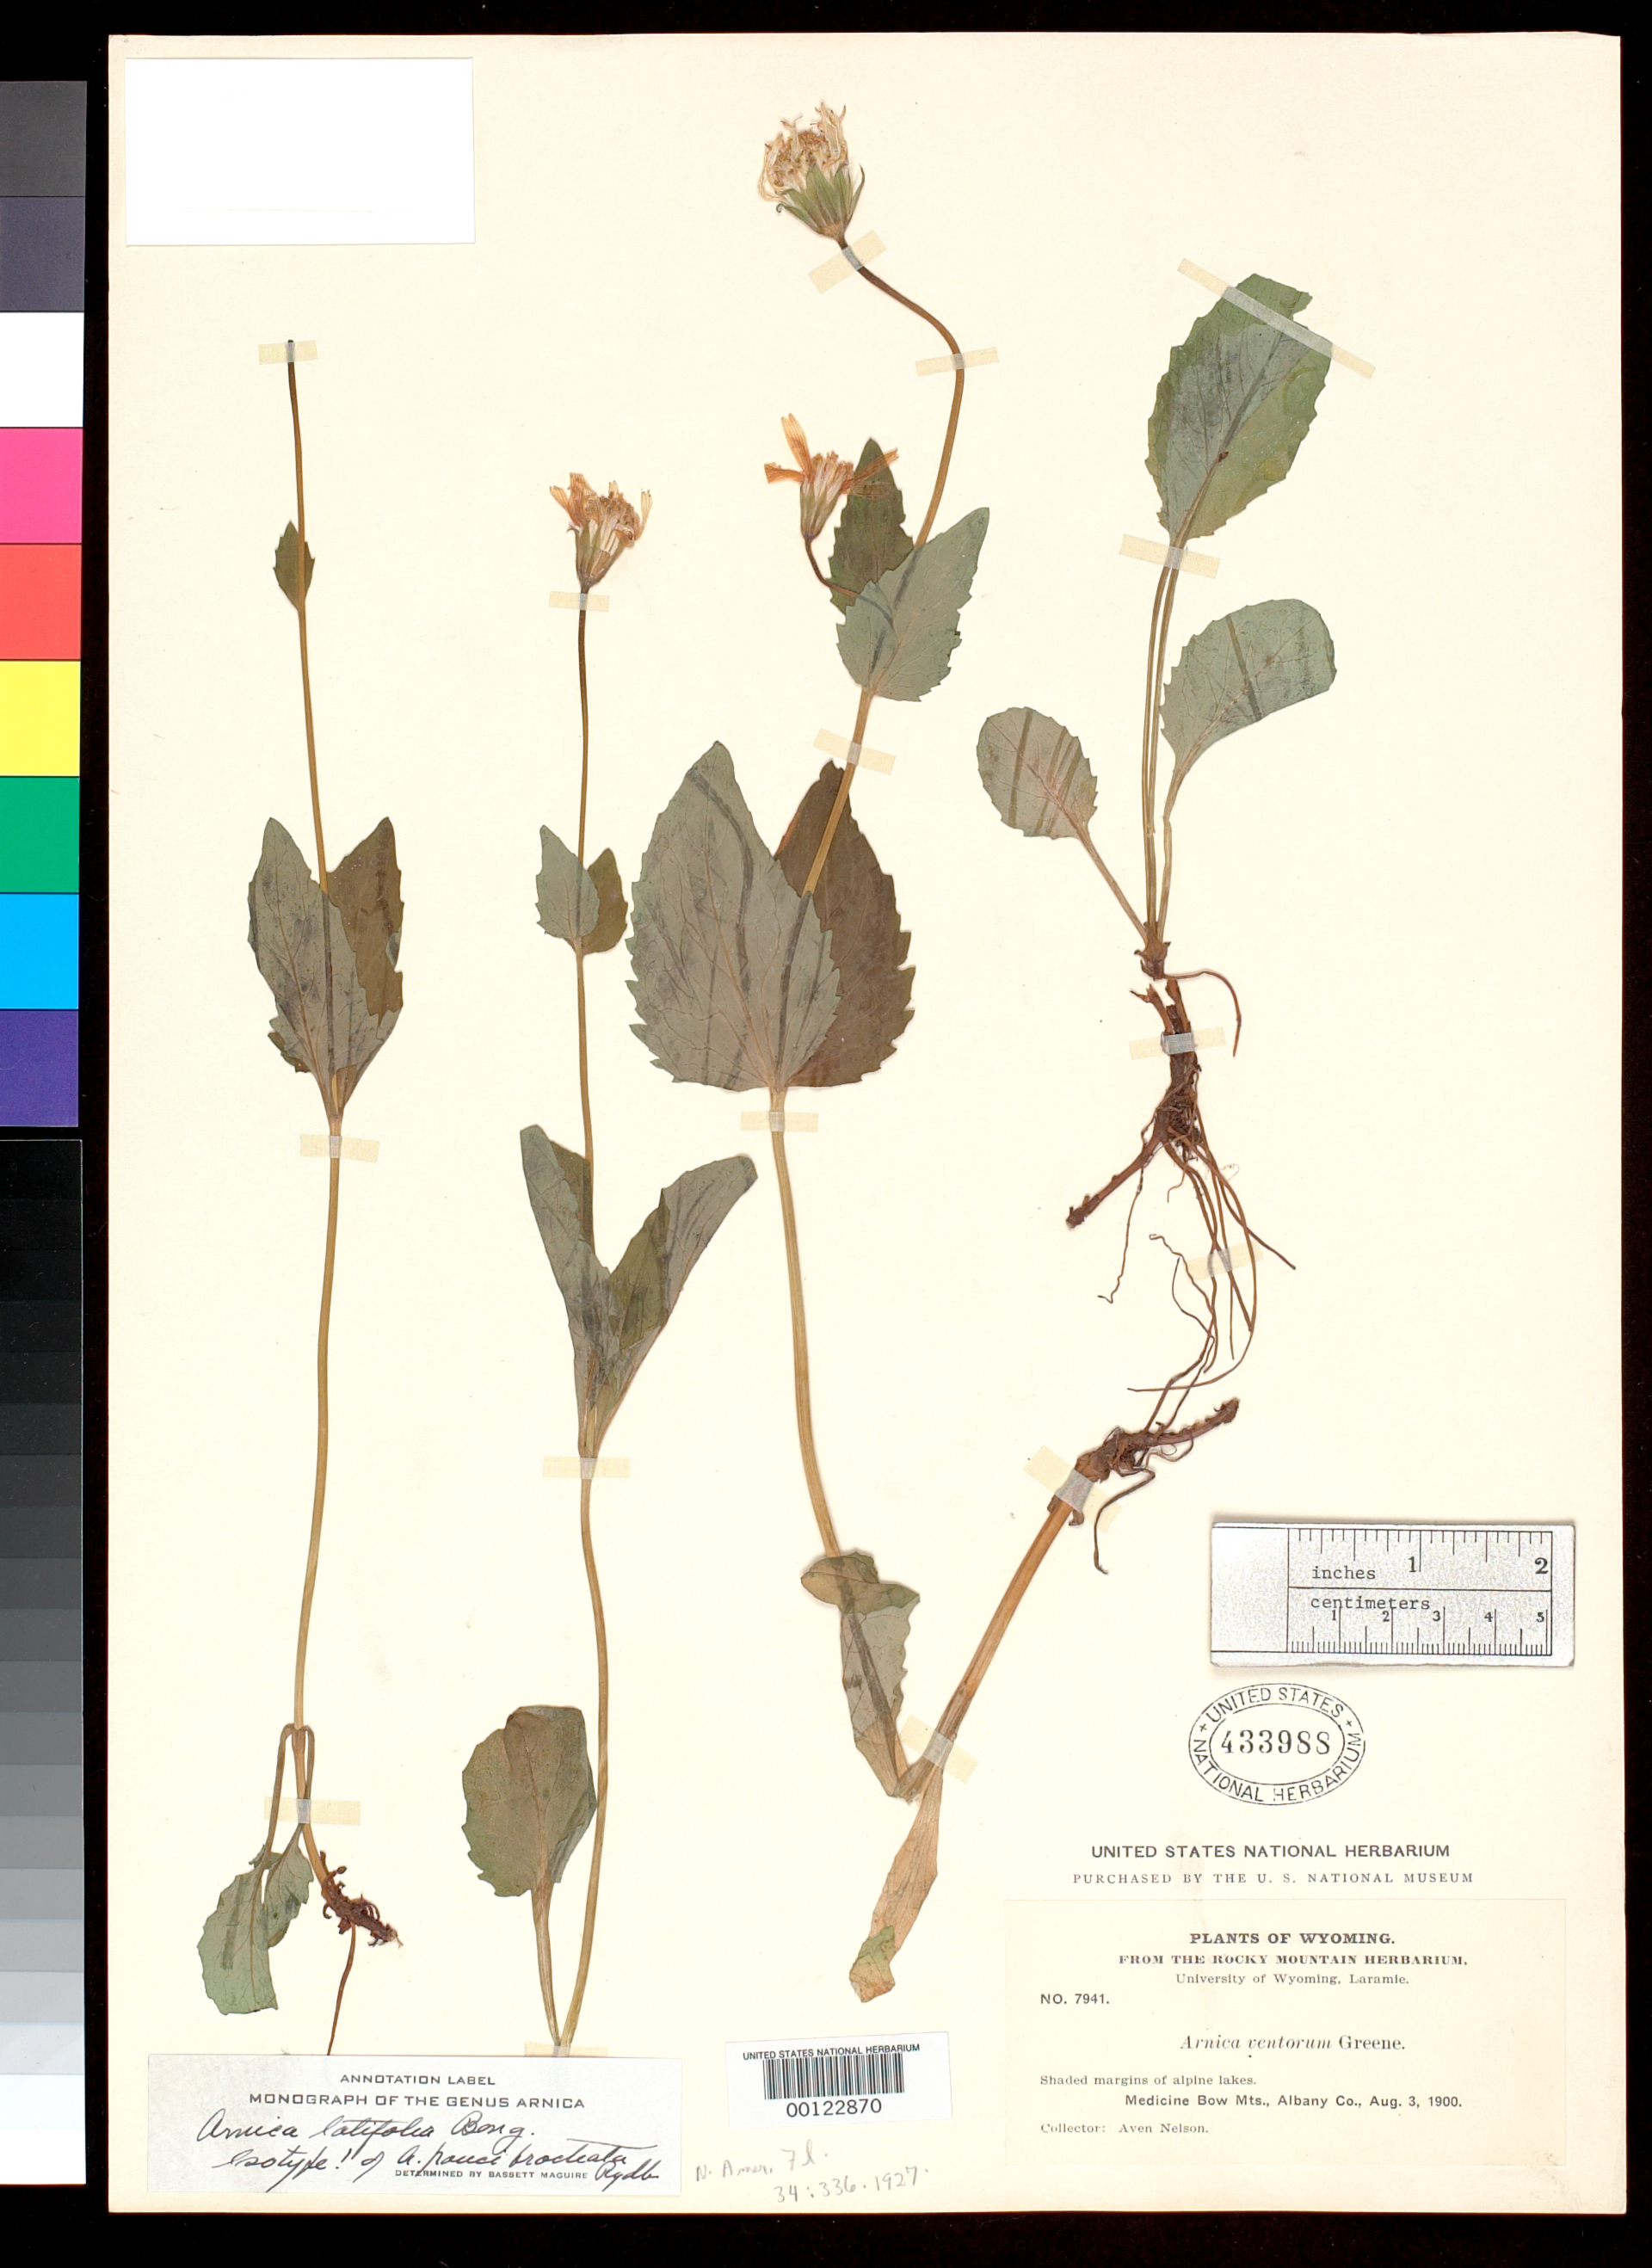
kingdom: Plantae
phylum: Tracheophyta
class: Magnoliopsida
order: Asterales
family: Asteraceae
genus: Arnica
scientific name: Arnica paucibracteata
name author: Rydb.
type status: Isotype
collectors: A. Nelson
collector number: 7941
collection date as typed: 03 Aug 1900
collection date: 1900-08-03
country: United States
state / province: Wyoming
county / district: Albany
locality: Medicine Bow Mts.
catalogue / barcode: US 433988